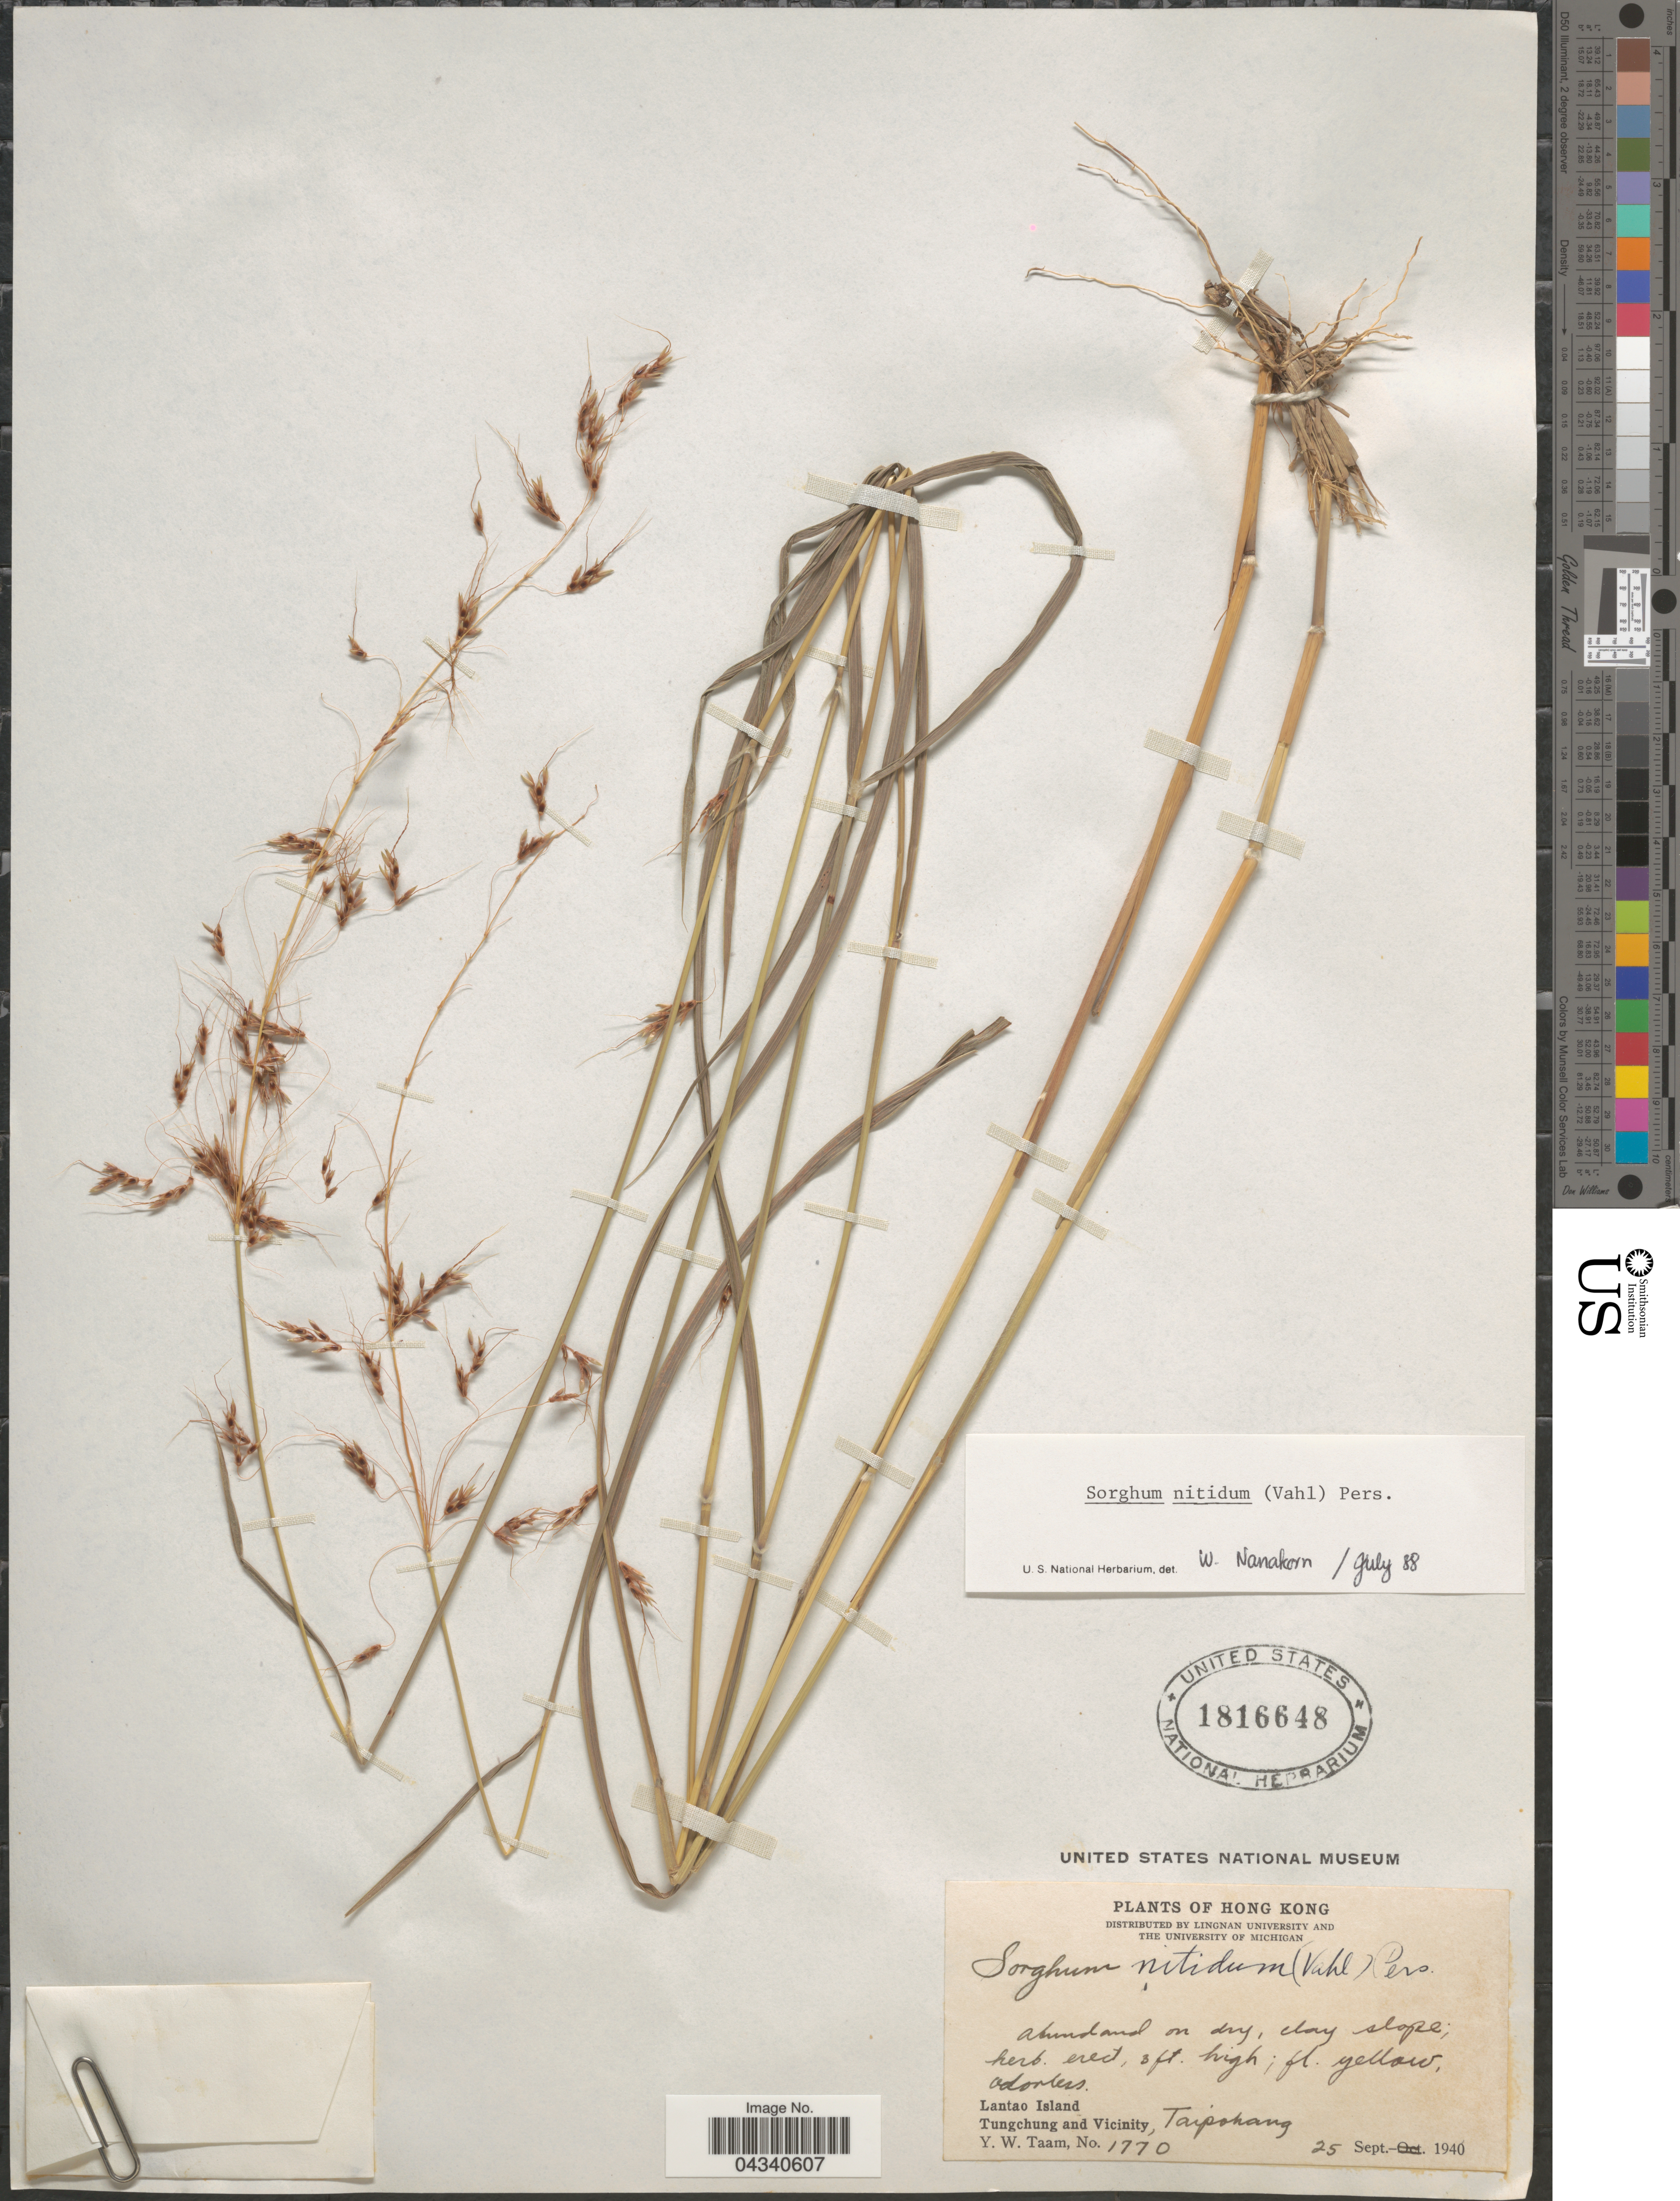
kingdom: Plantae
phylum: Tracheophyta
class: Liliopsida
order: Poales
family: Poaceae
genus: Sorghum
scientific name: Sorghum nitidum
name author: (Vahl) Pers.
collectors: Y. W. Taam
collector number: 1770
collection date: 1940-09-25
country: China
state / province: Hong Kong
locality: Lantao Island. Tungchung and Vicinity, Taipshang.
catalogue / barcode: US 1816648